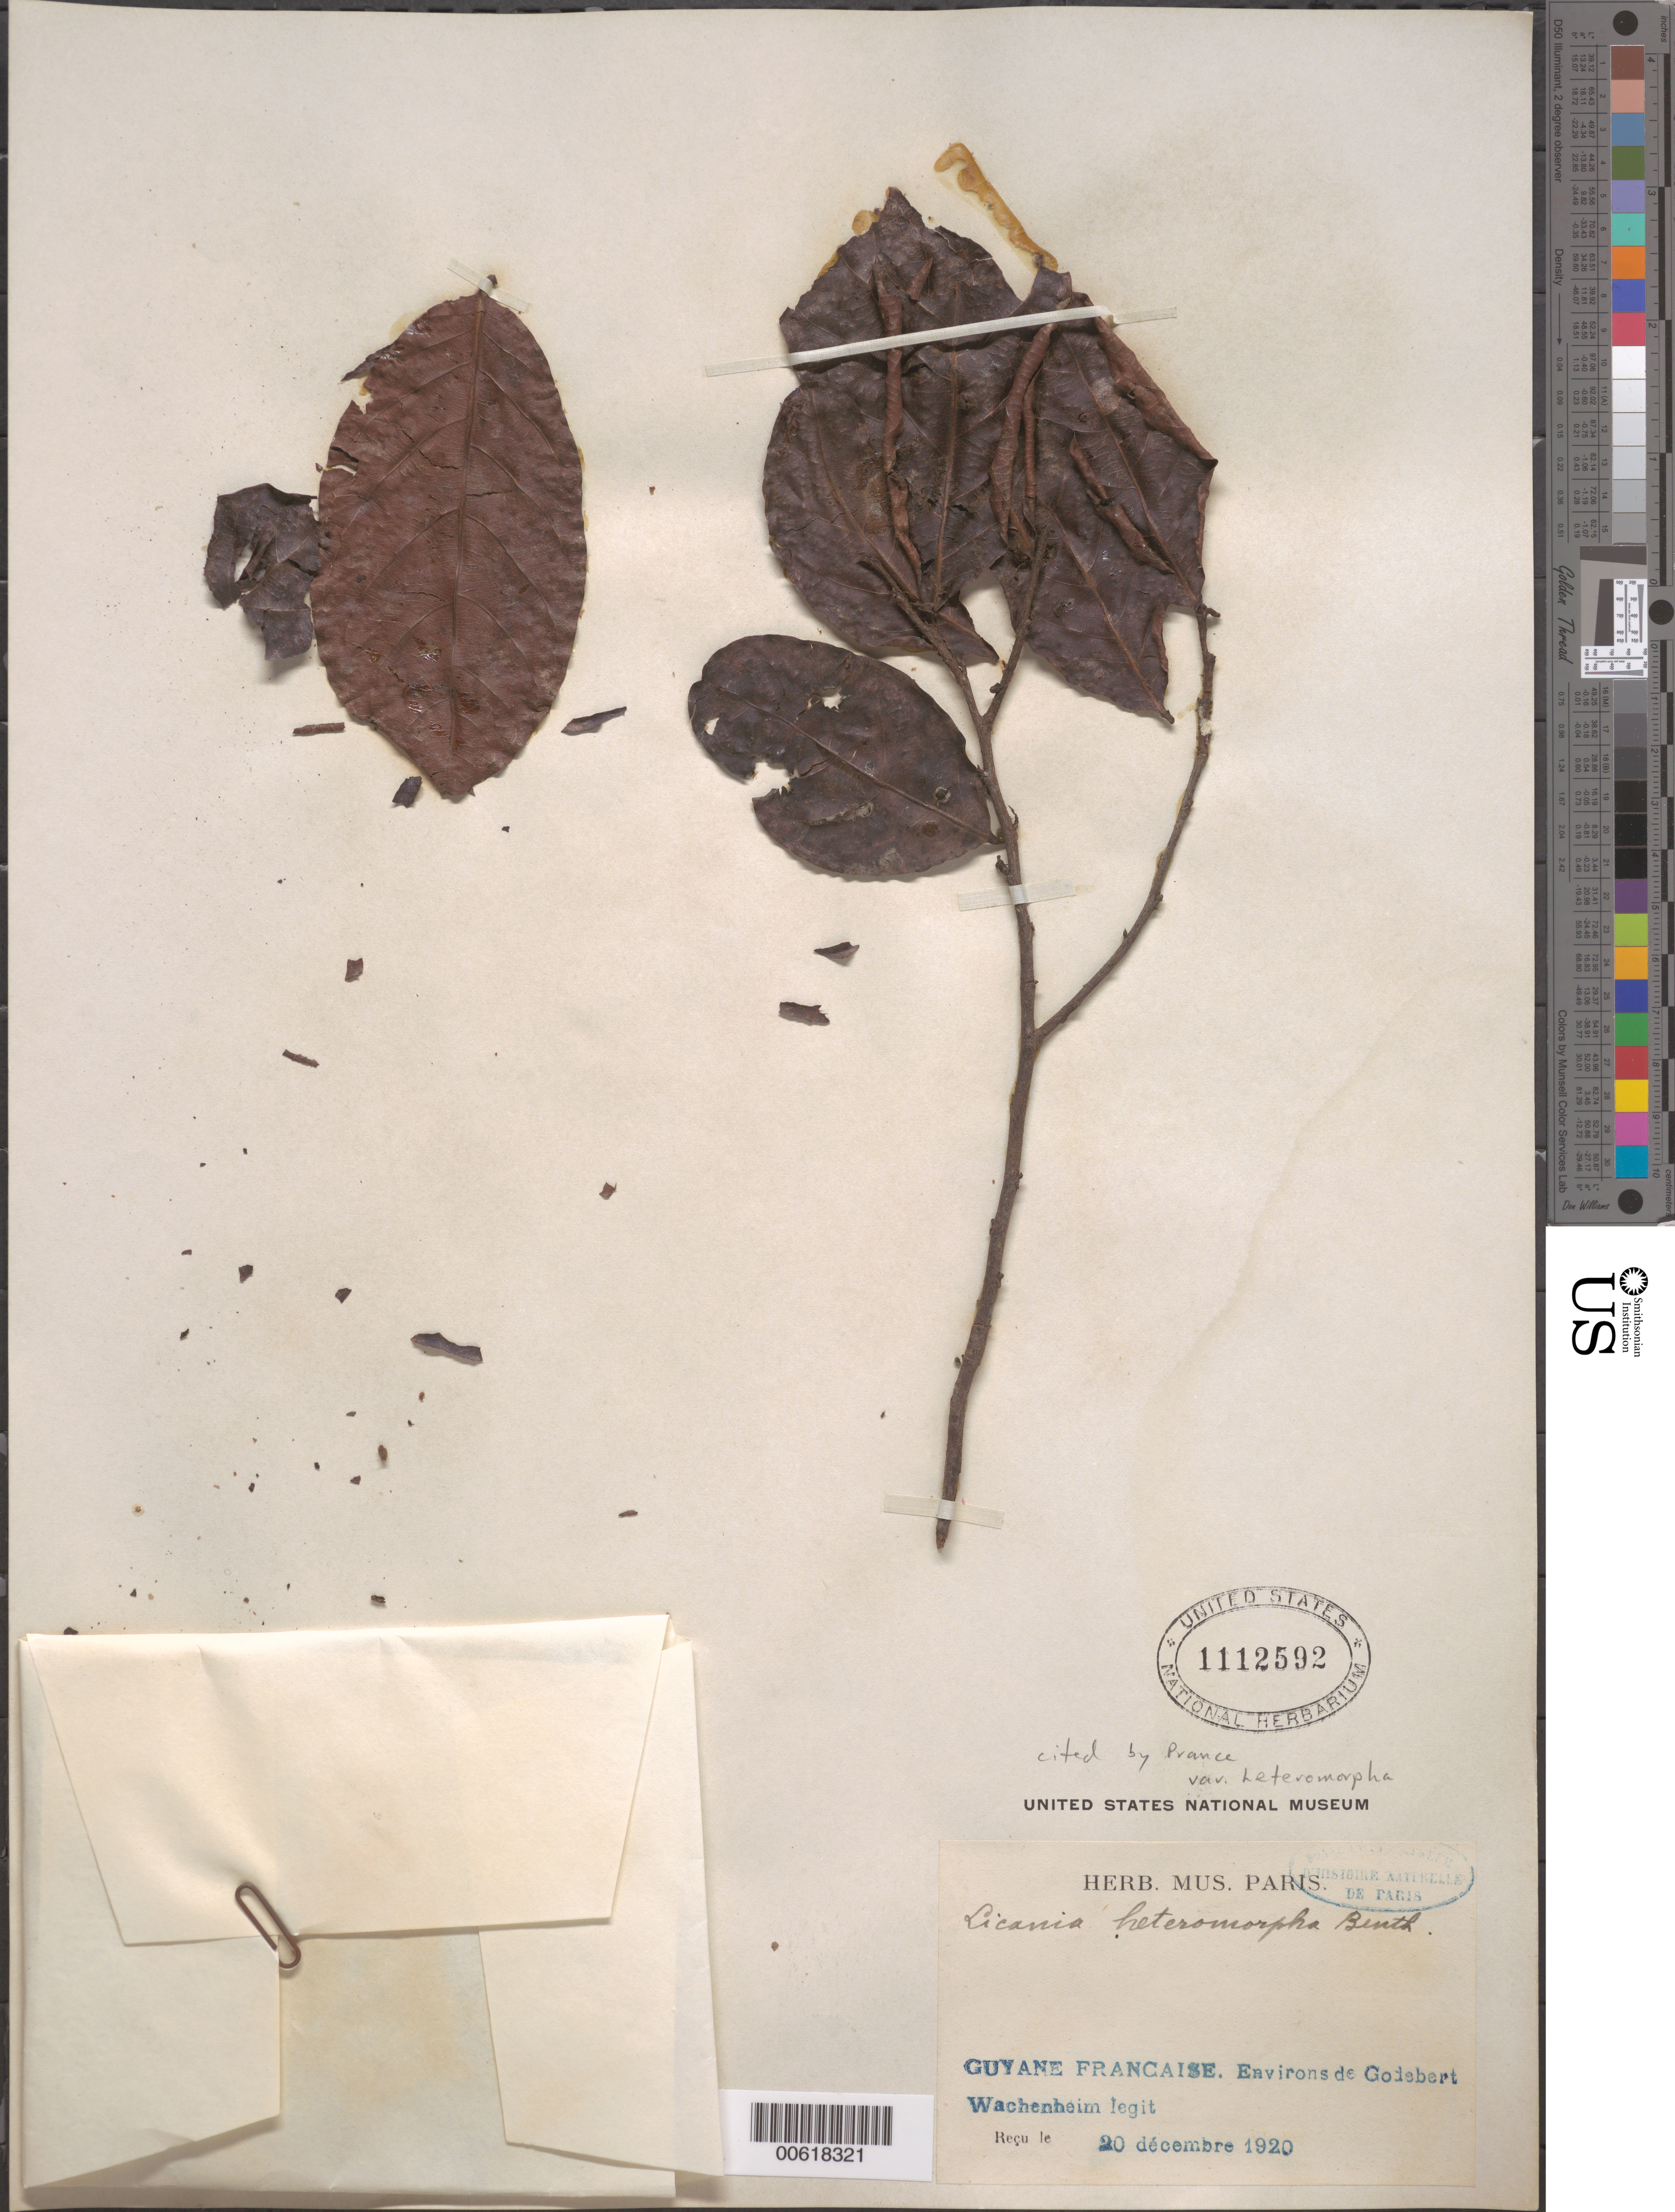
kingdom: Plantae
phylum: Tracheophyta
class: Magnoliopsida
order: Malpighiales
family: Chrysobalanaceae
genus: Hymenopus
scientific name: Hymenopus heteromorphus var. heteromorphus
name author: (Benth.) Sothers & Prance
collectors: G. Wachenheim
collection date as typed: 20-Dec-20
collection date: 1920-12-20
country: French Guiana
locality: Godebert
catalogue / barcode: US 1112592